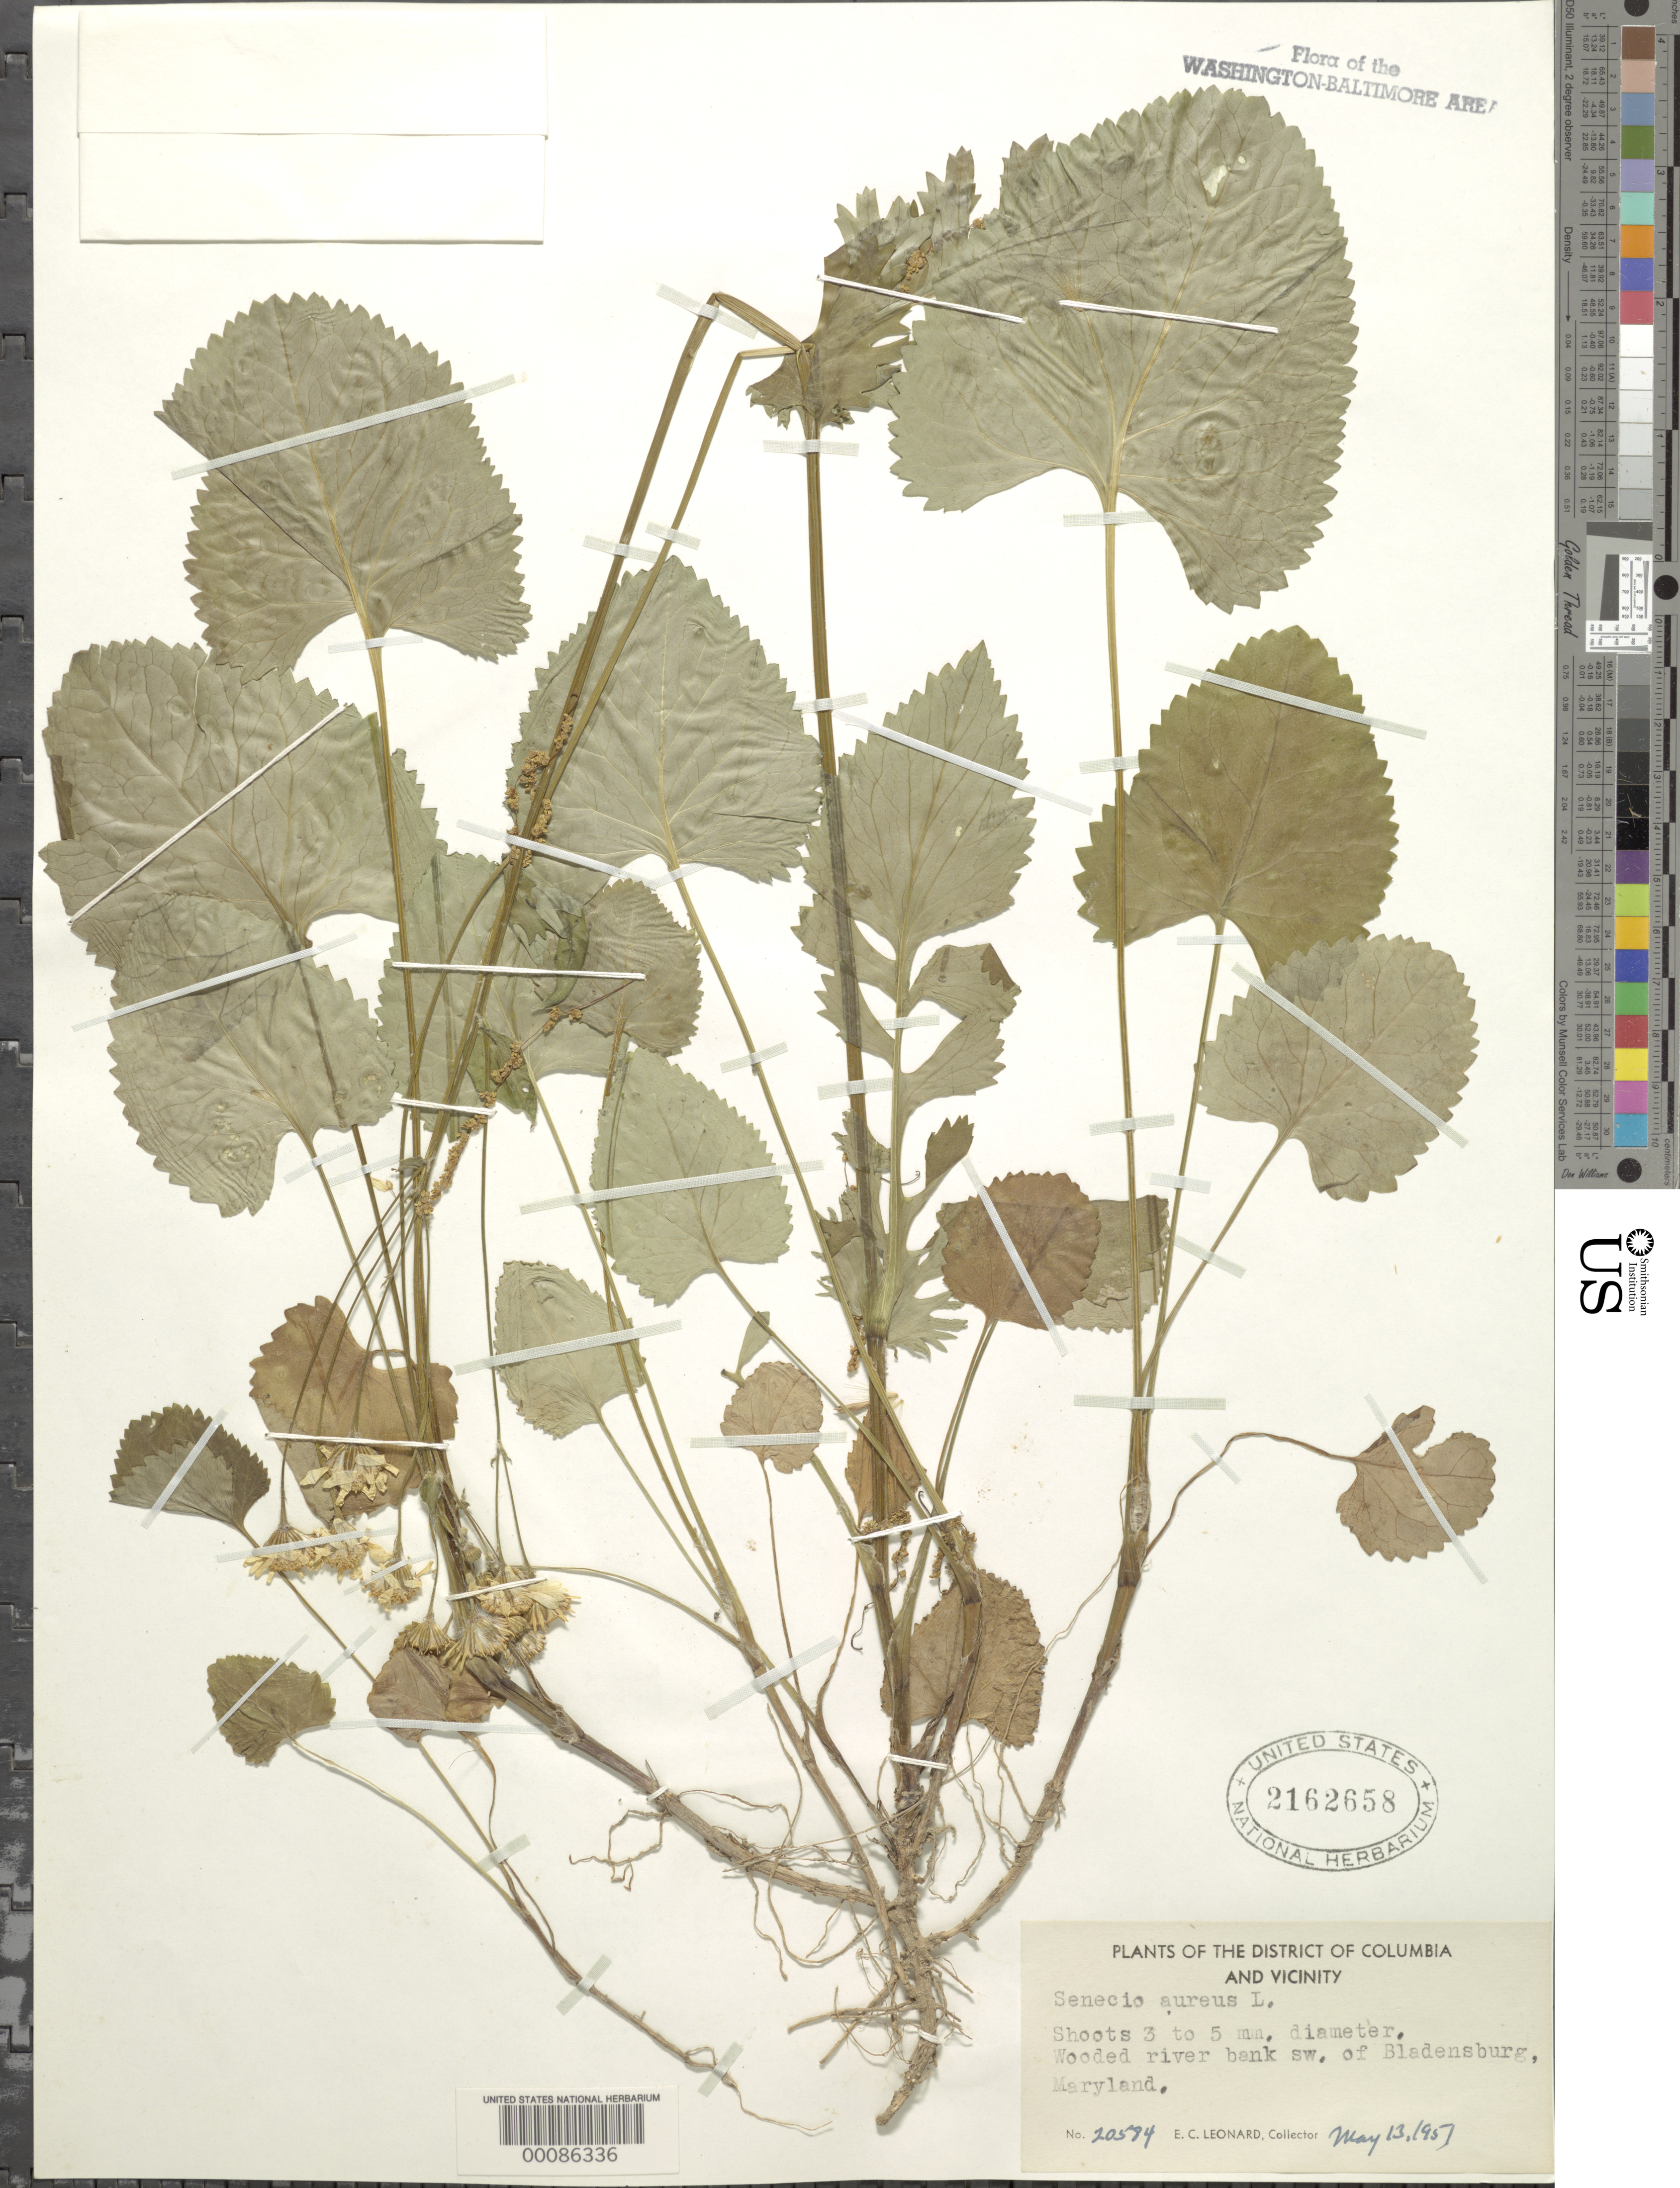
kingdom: Plantae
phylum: Tracheophyta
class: Magnoliopsida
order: Asterales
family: Asteraceae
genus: Packera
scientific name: Packera aurea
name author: (L.) Á. Löve & D. Löve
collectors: E. C. Leonard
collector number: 20584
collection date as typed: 13 May 1951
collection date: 1951-05-13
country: United States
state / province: Maryland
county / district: Prince George's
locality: SW of Bladensburg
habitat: River bank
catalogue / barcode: US 2162658